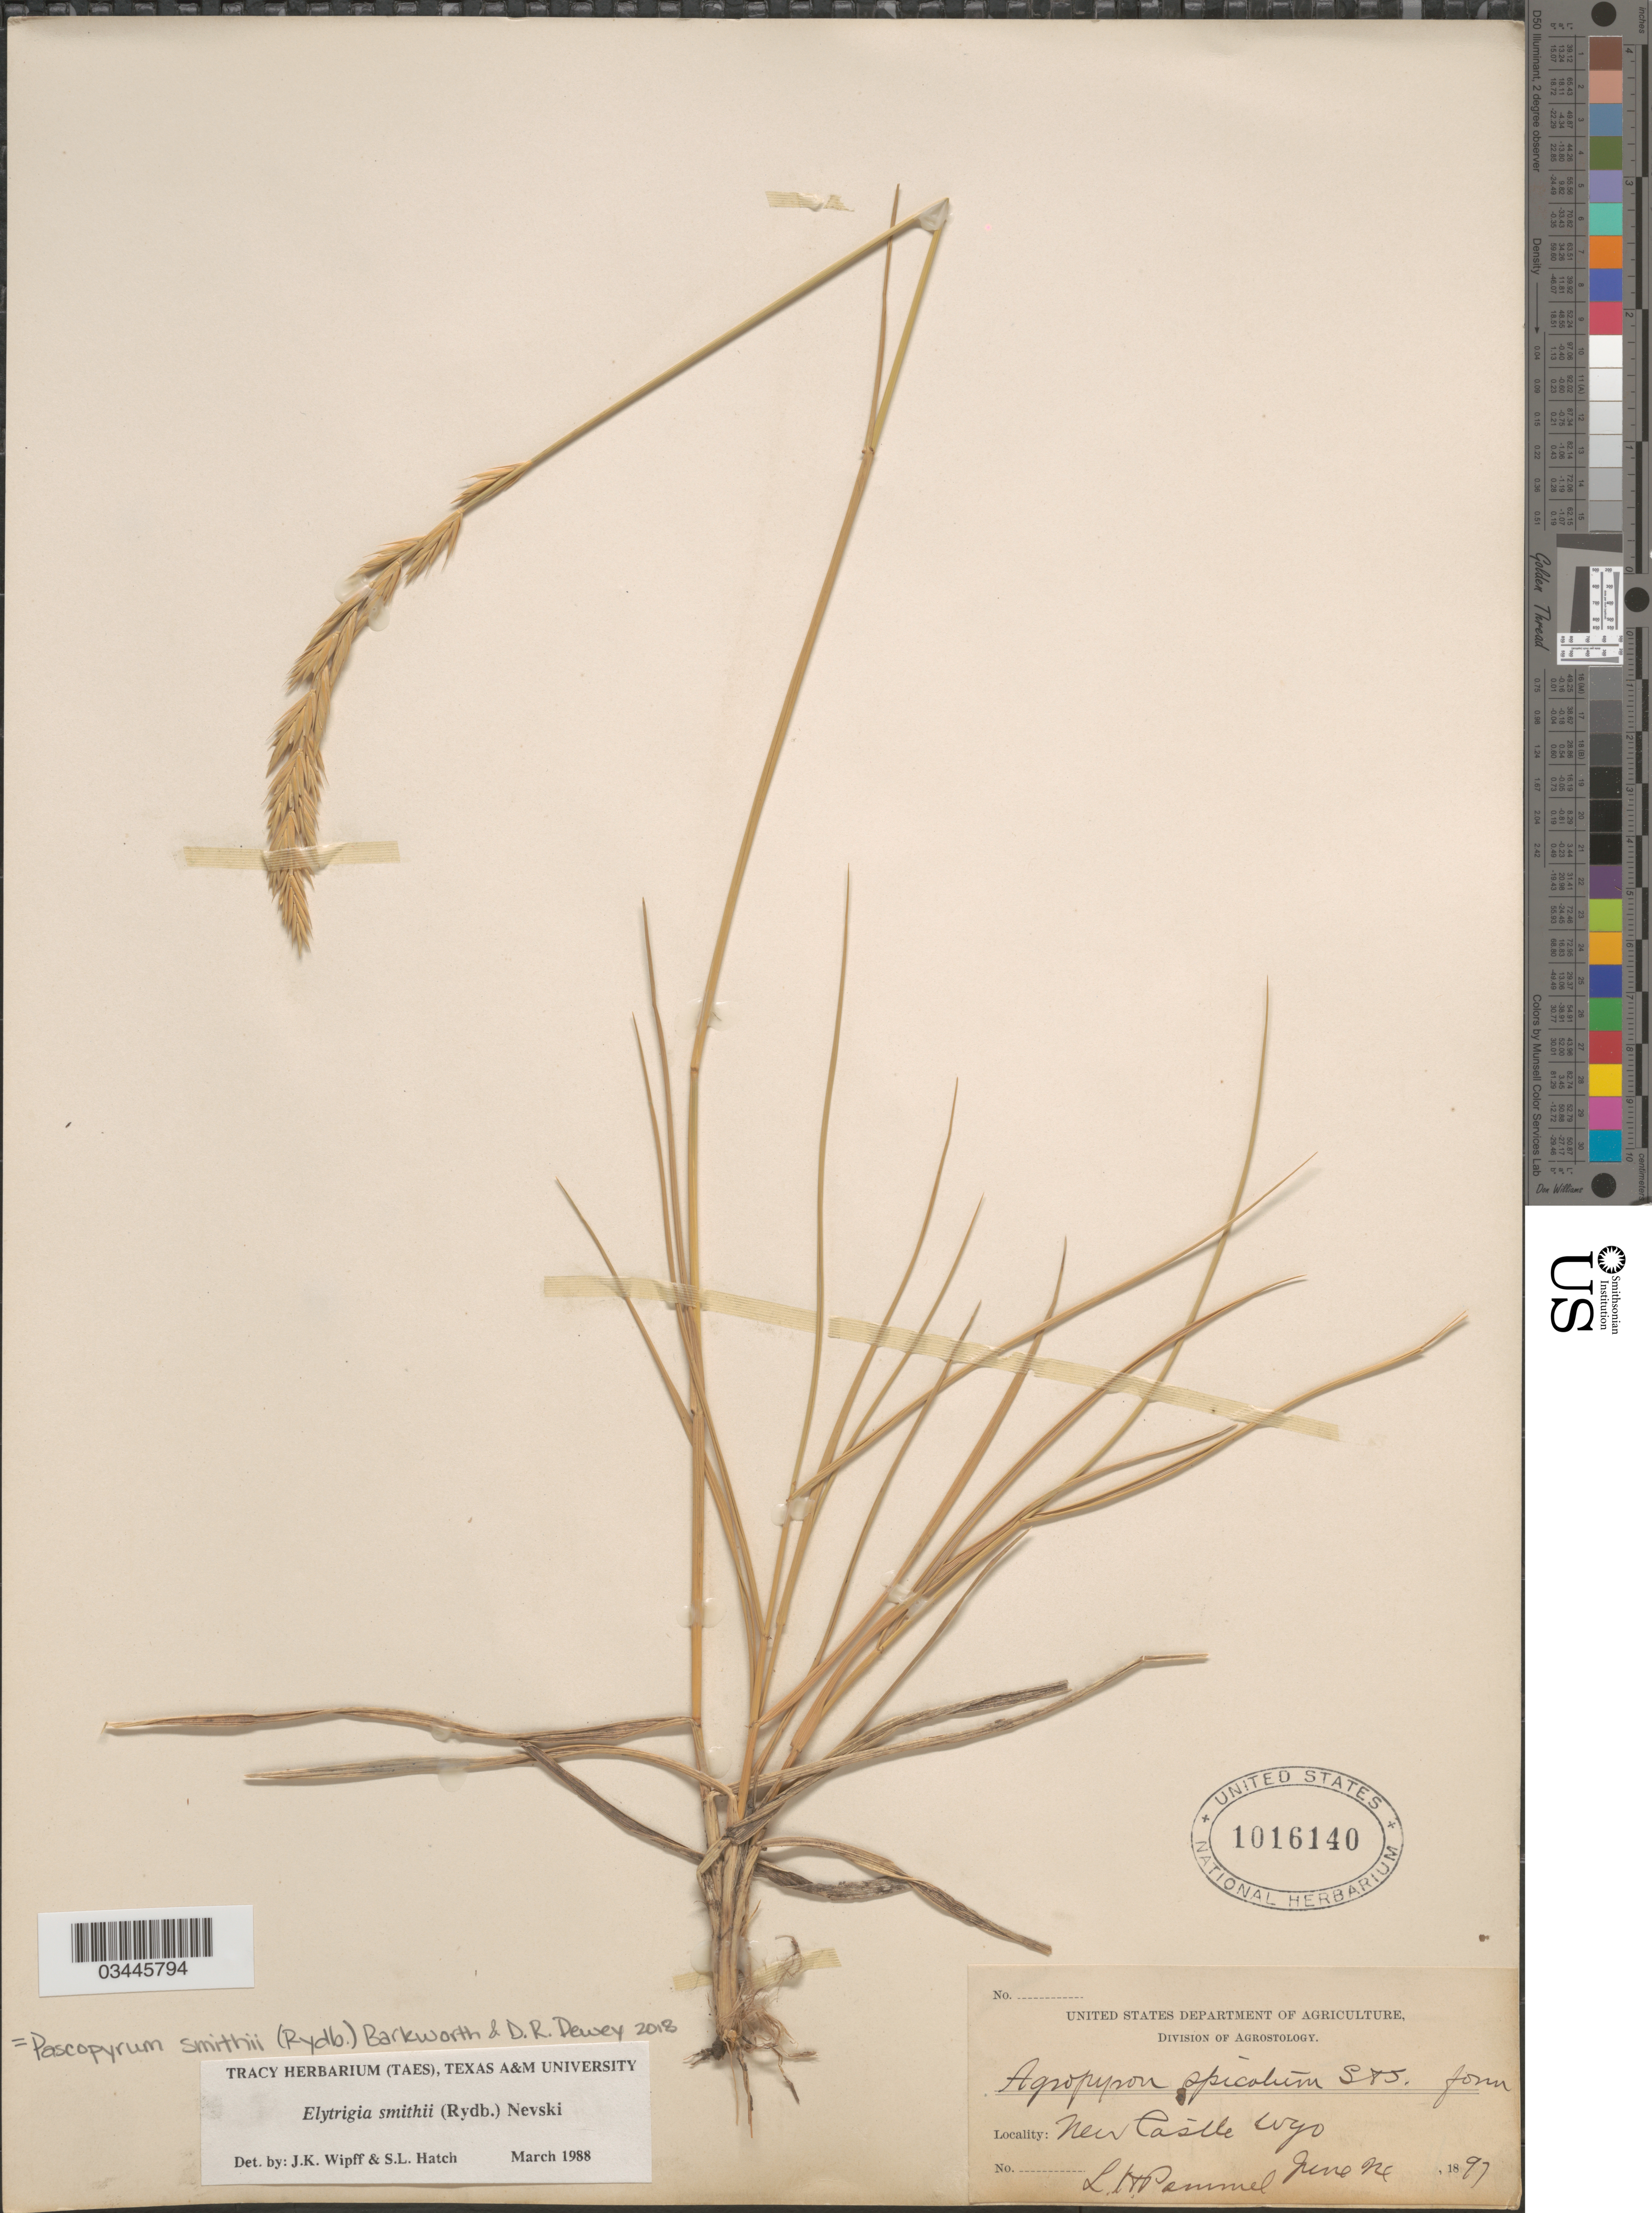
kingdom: Plantae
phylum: Tracheophyta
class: Liliopsida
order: Poales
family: Poaceae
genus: Pascopyrum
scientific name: Pascopyrum smithii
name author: (Rydb.) Barkworth & Dewey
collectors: L. Pammel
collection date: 1897-06-24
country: United States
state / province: Wyoming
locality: New Castle.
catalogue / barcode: US 1016140